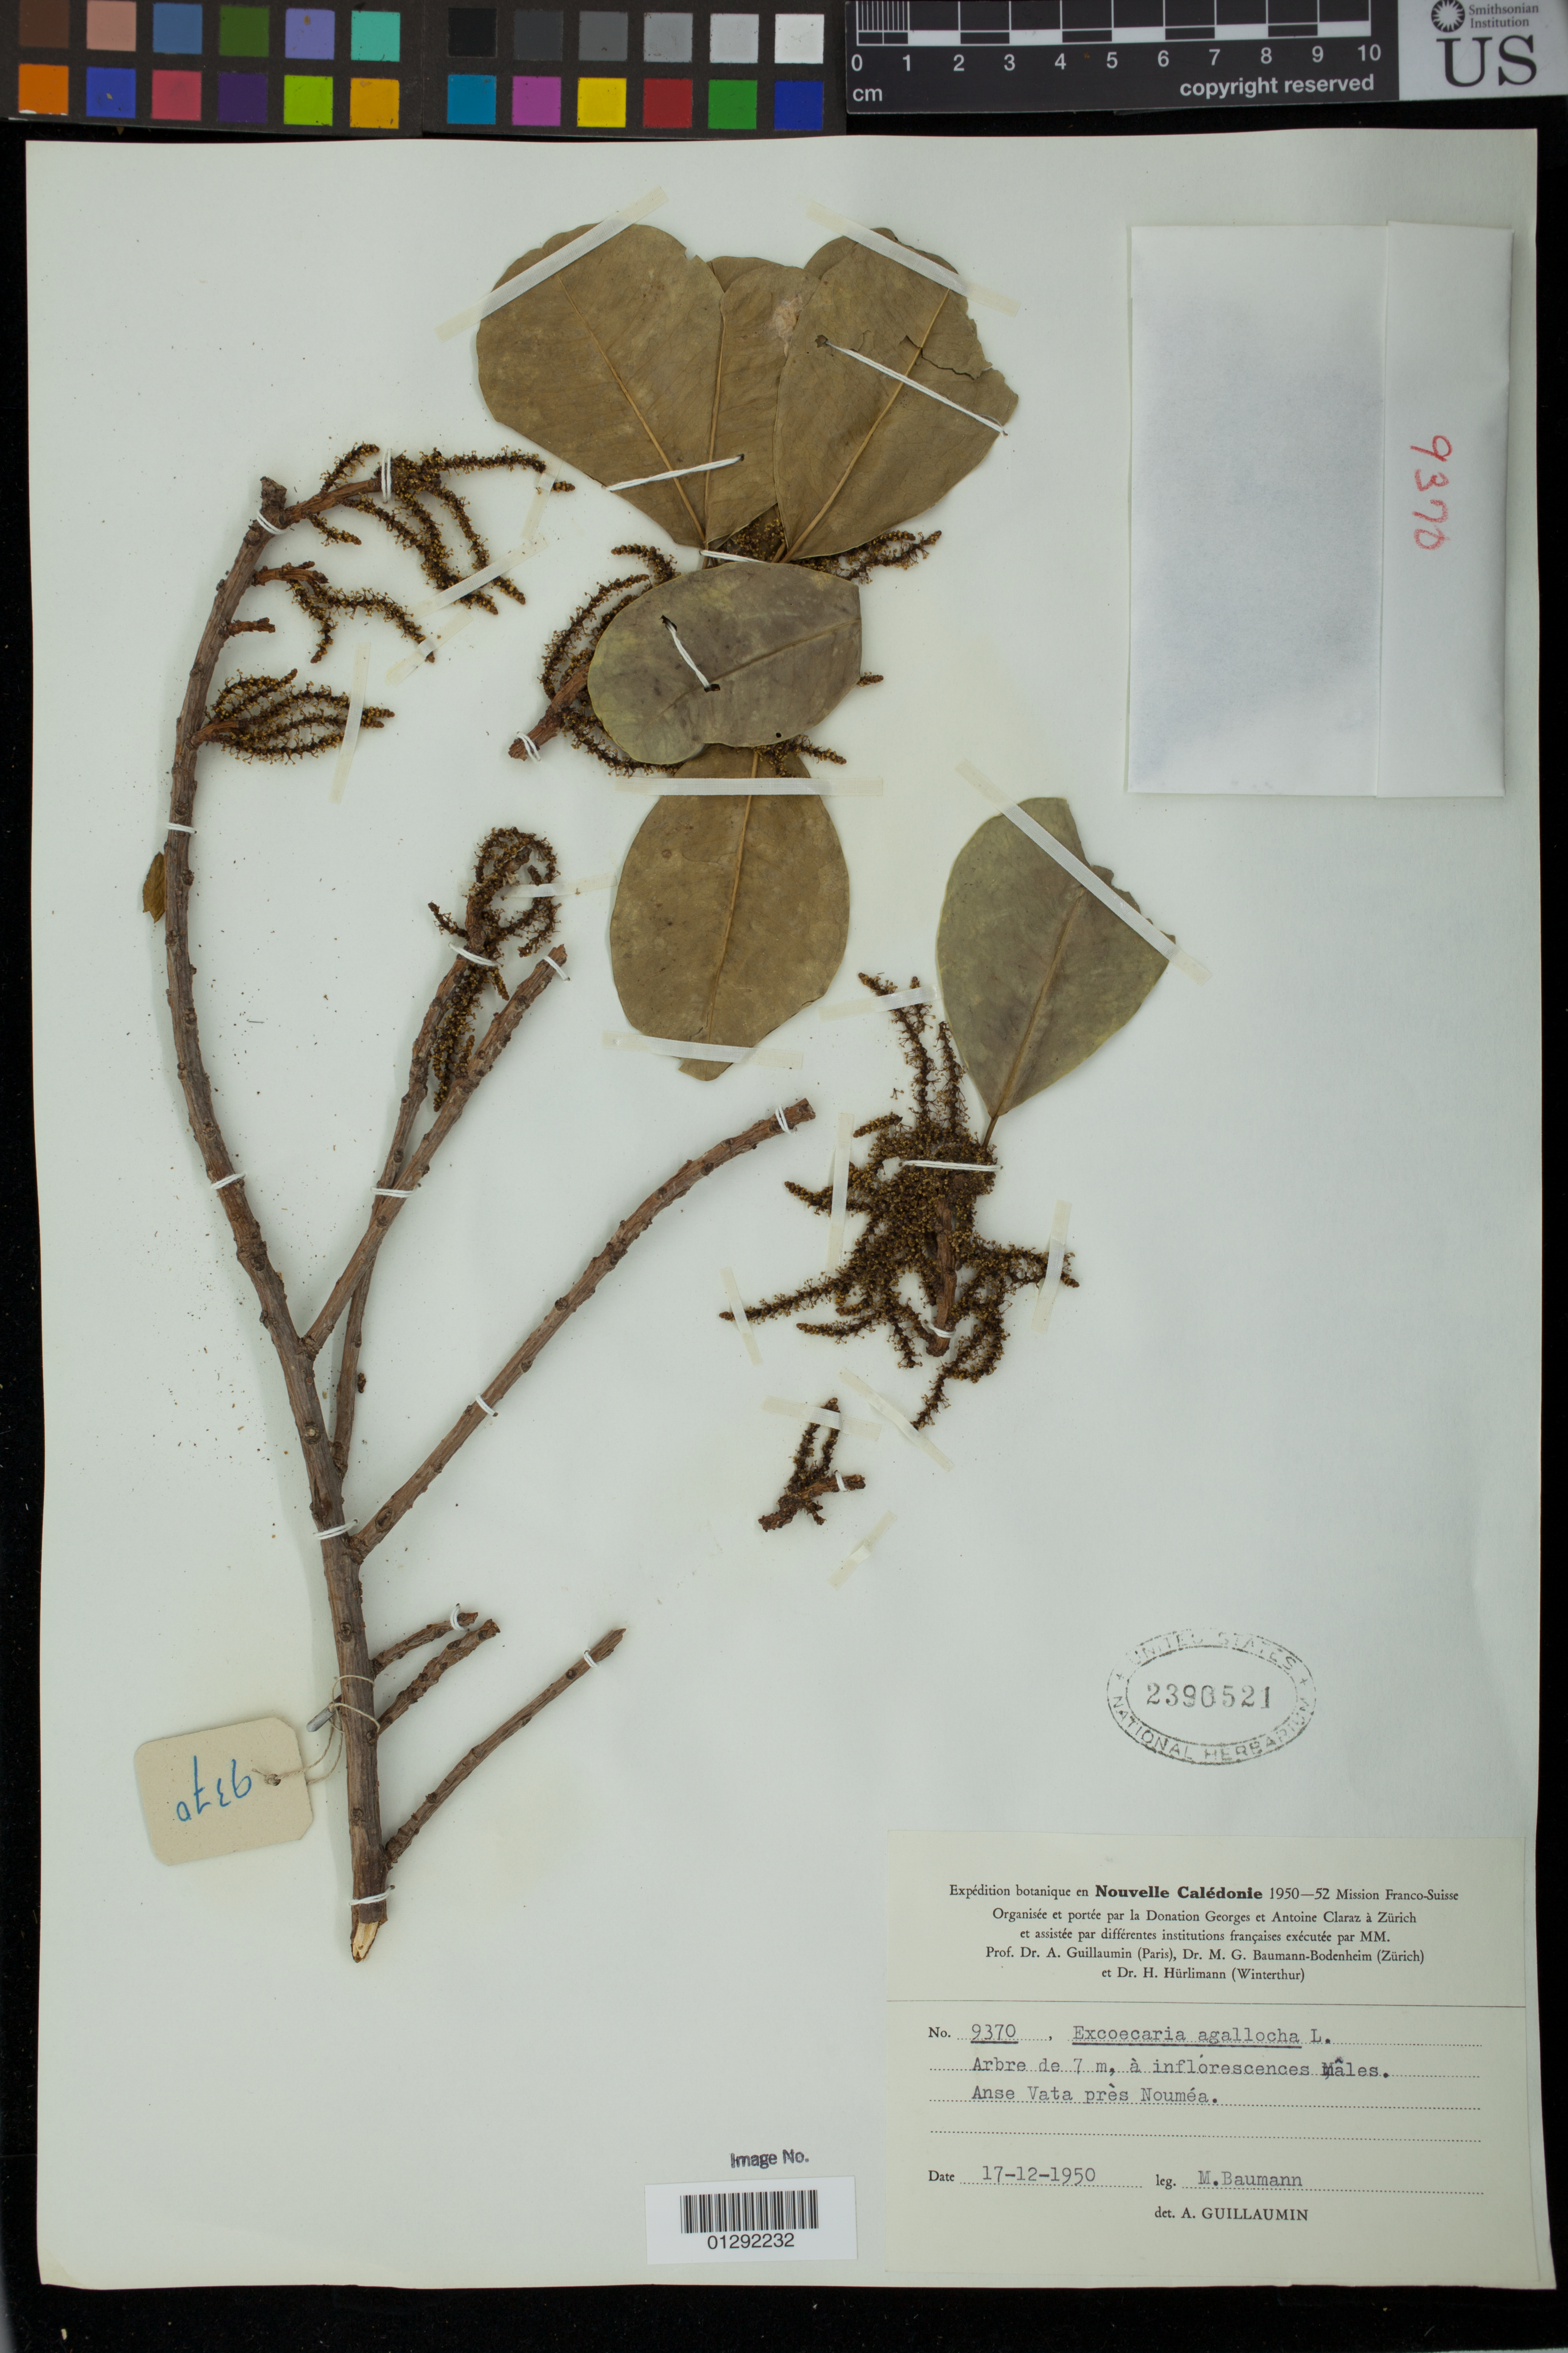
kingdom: Plantae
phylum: Tracheophyta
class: Magnoliopsida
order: Malpighiales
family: Euphorbiaceae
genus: Excoecaria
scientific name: Excoecaria agallocha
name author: L.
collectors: M. Baumann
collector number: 9370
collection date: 1950-12-17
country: New Caledonia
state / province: South Province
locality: Anse Vata pres Noumes [Noumea]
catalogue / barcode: US 2390521